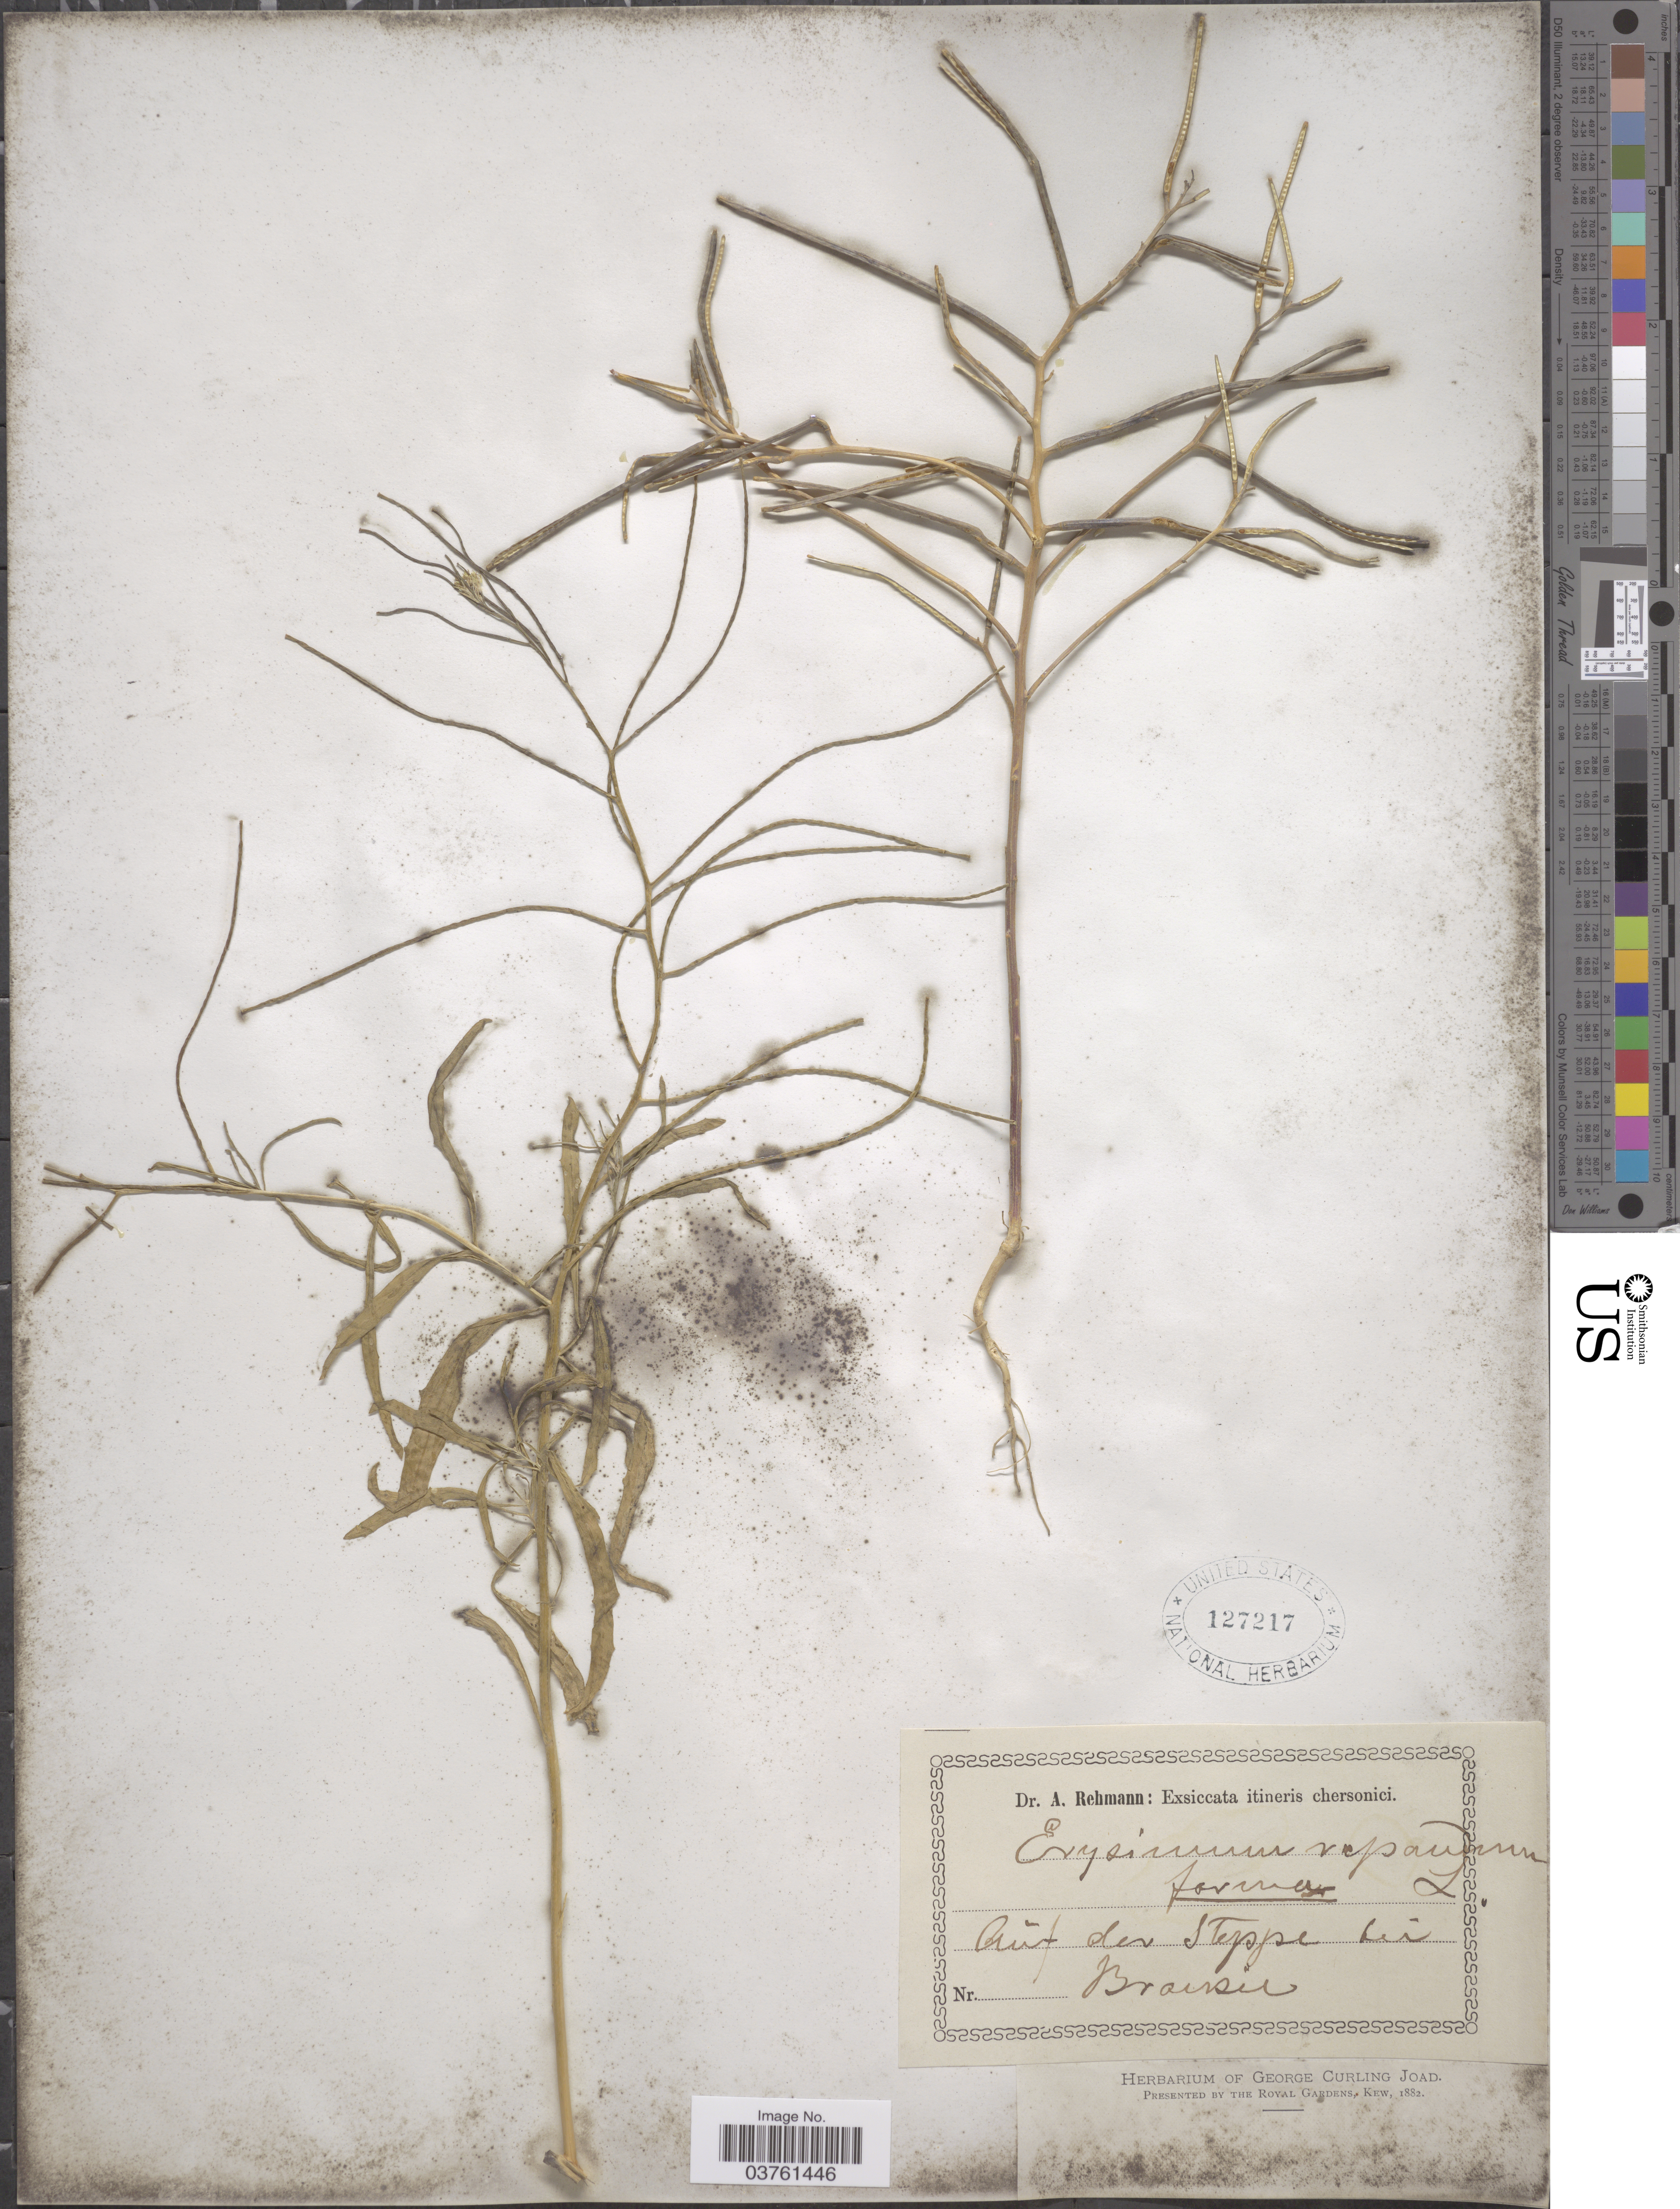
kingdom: Plantae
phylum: Tracheophyta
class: Magnoliopsida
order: Brassicales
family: Brassicaceae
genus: Erysimum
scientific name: Erysimum repandum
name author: L.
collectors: A. Rehmann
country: Ukraine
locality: Itineris chersonici. Auf des [interpreted] Steppe bei Braizil [interpreted].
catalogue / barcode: US 127217